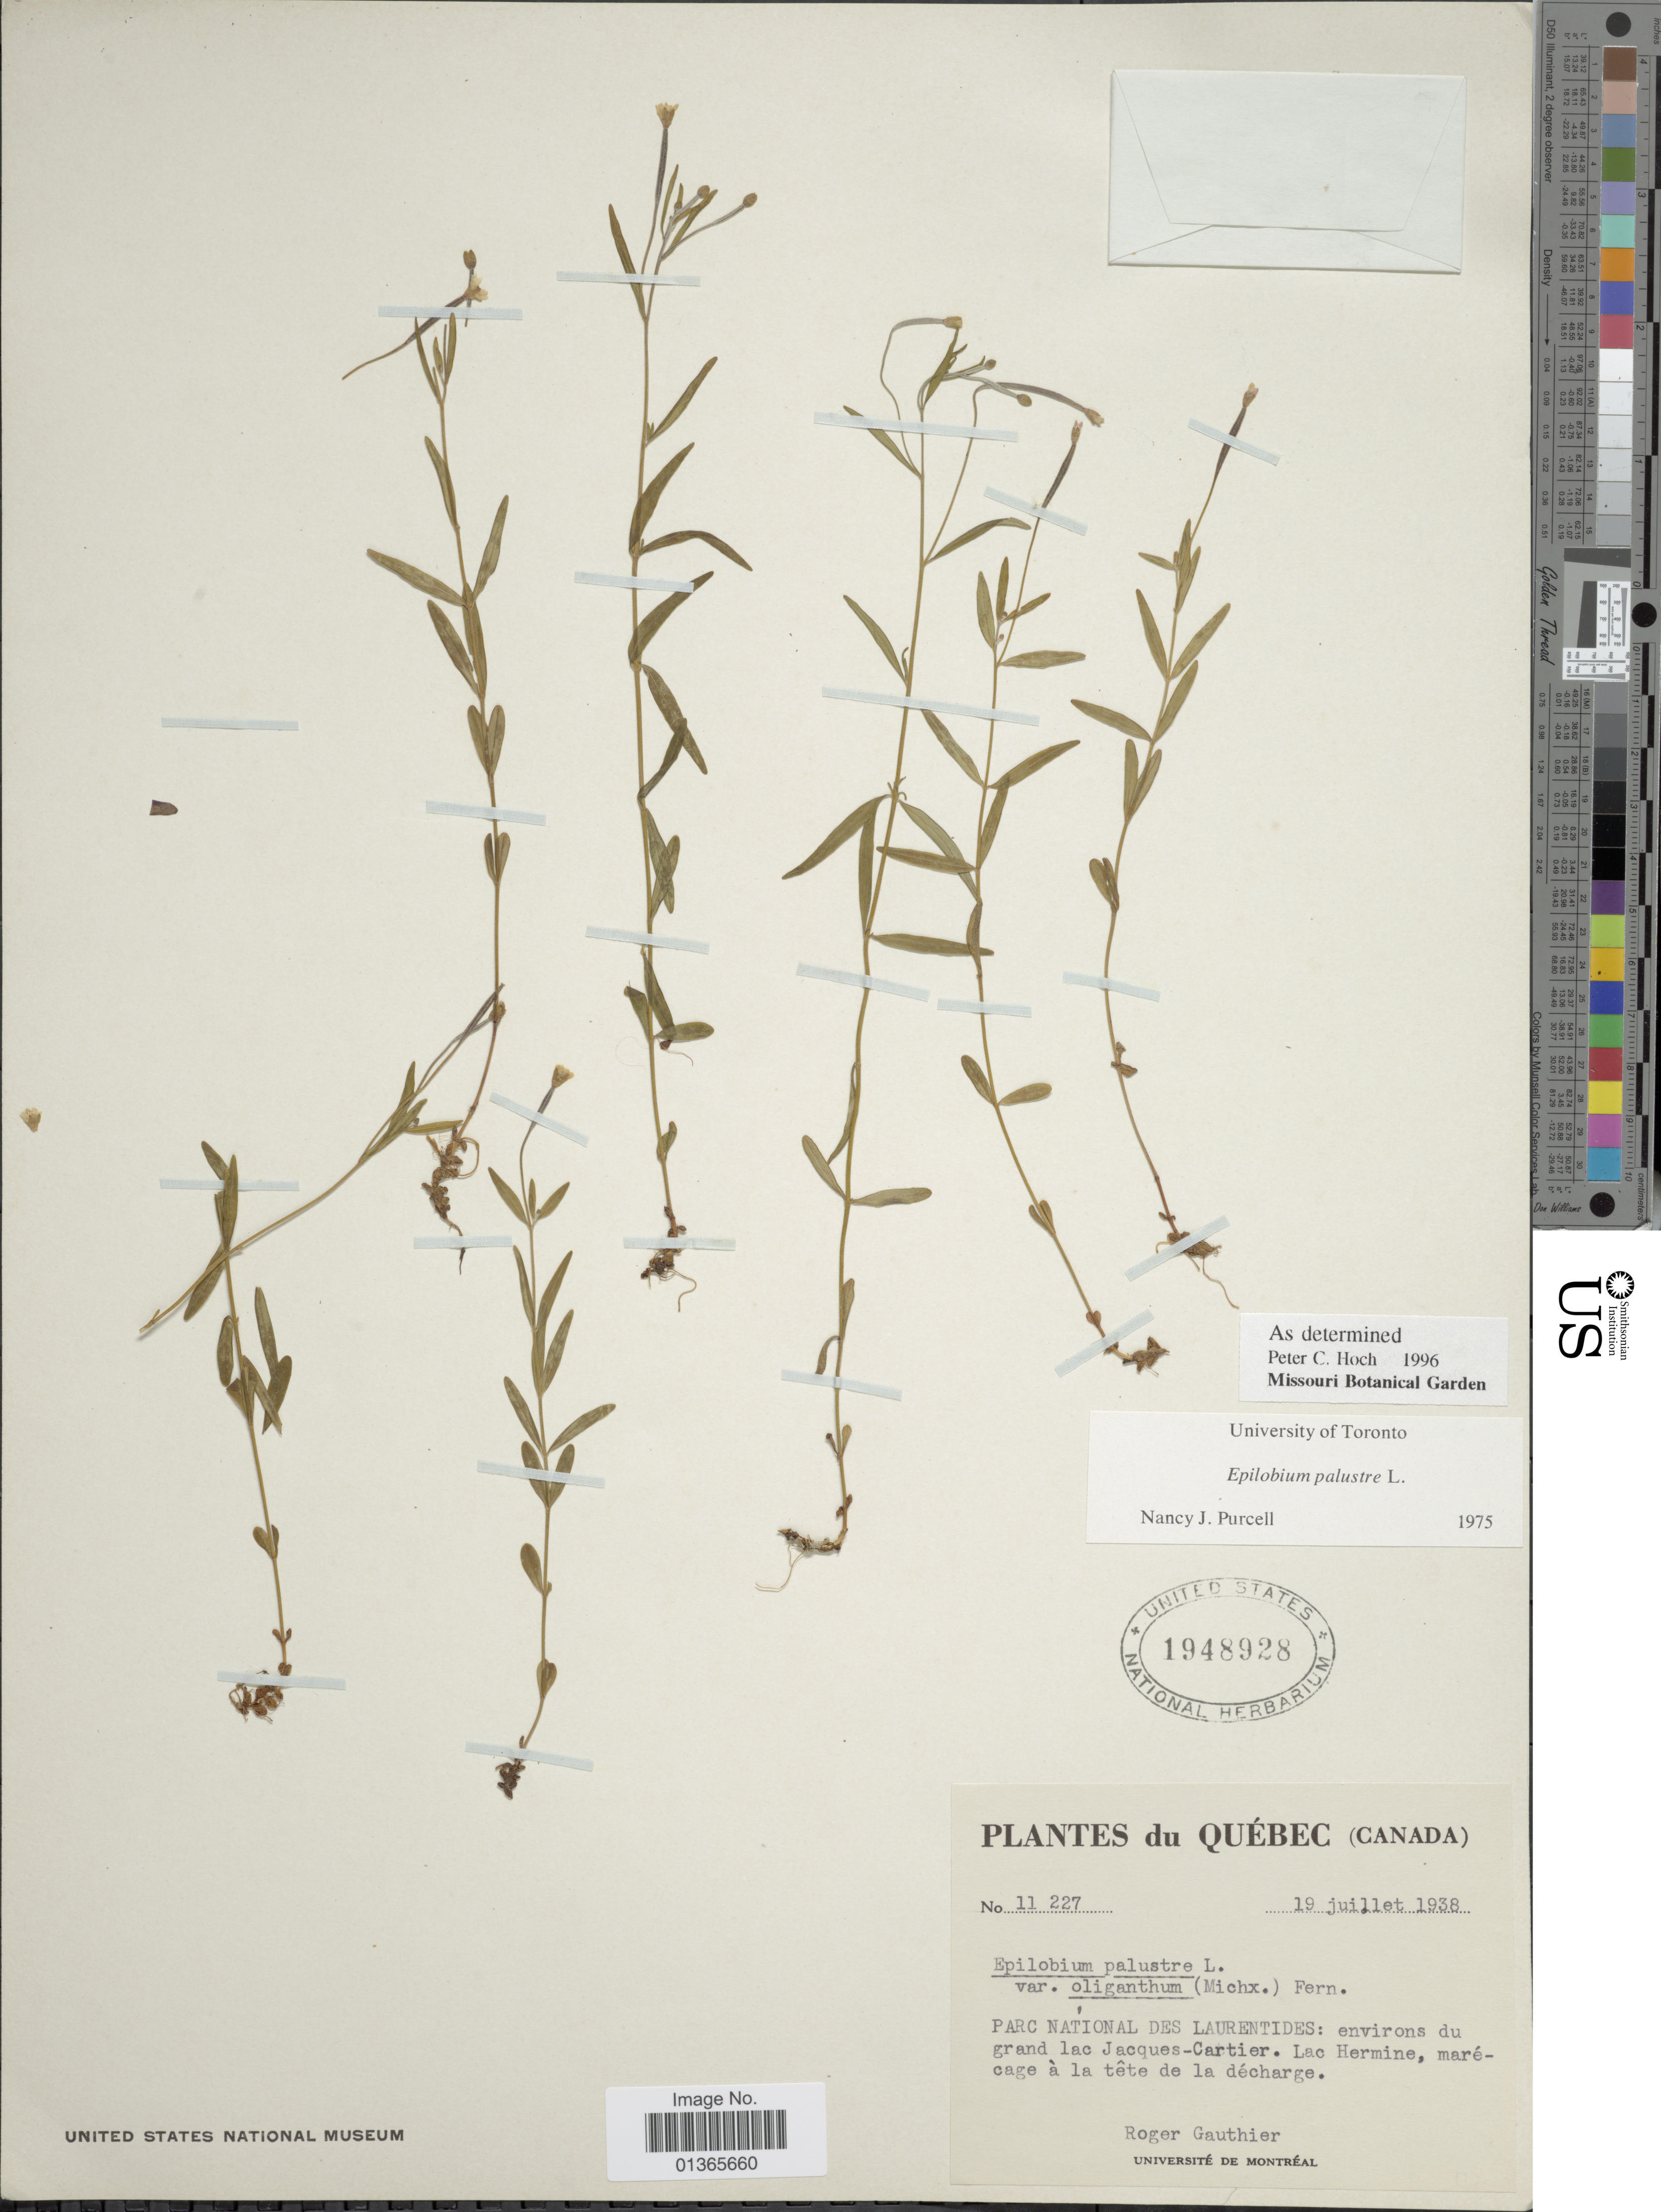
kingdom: Plantae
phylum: Tracheophyta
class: Magnoliopsida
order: Myrtales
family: Onagraceae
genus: Epilobium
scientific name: Epilobium palustre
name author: L.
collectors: R. Gauthier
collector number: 11227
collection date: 1938-07-19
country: Canada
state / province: Quebec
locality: Parc National des Laurentides: environs du grand lac Jacques-Cartier.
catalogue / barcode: US 1948928